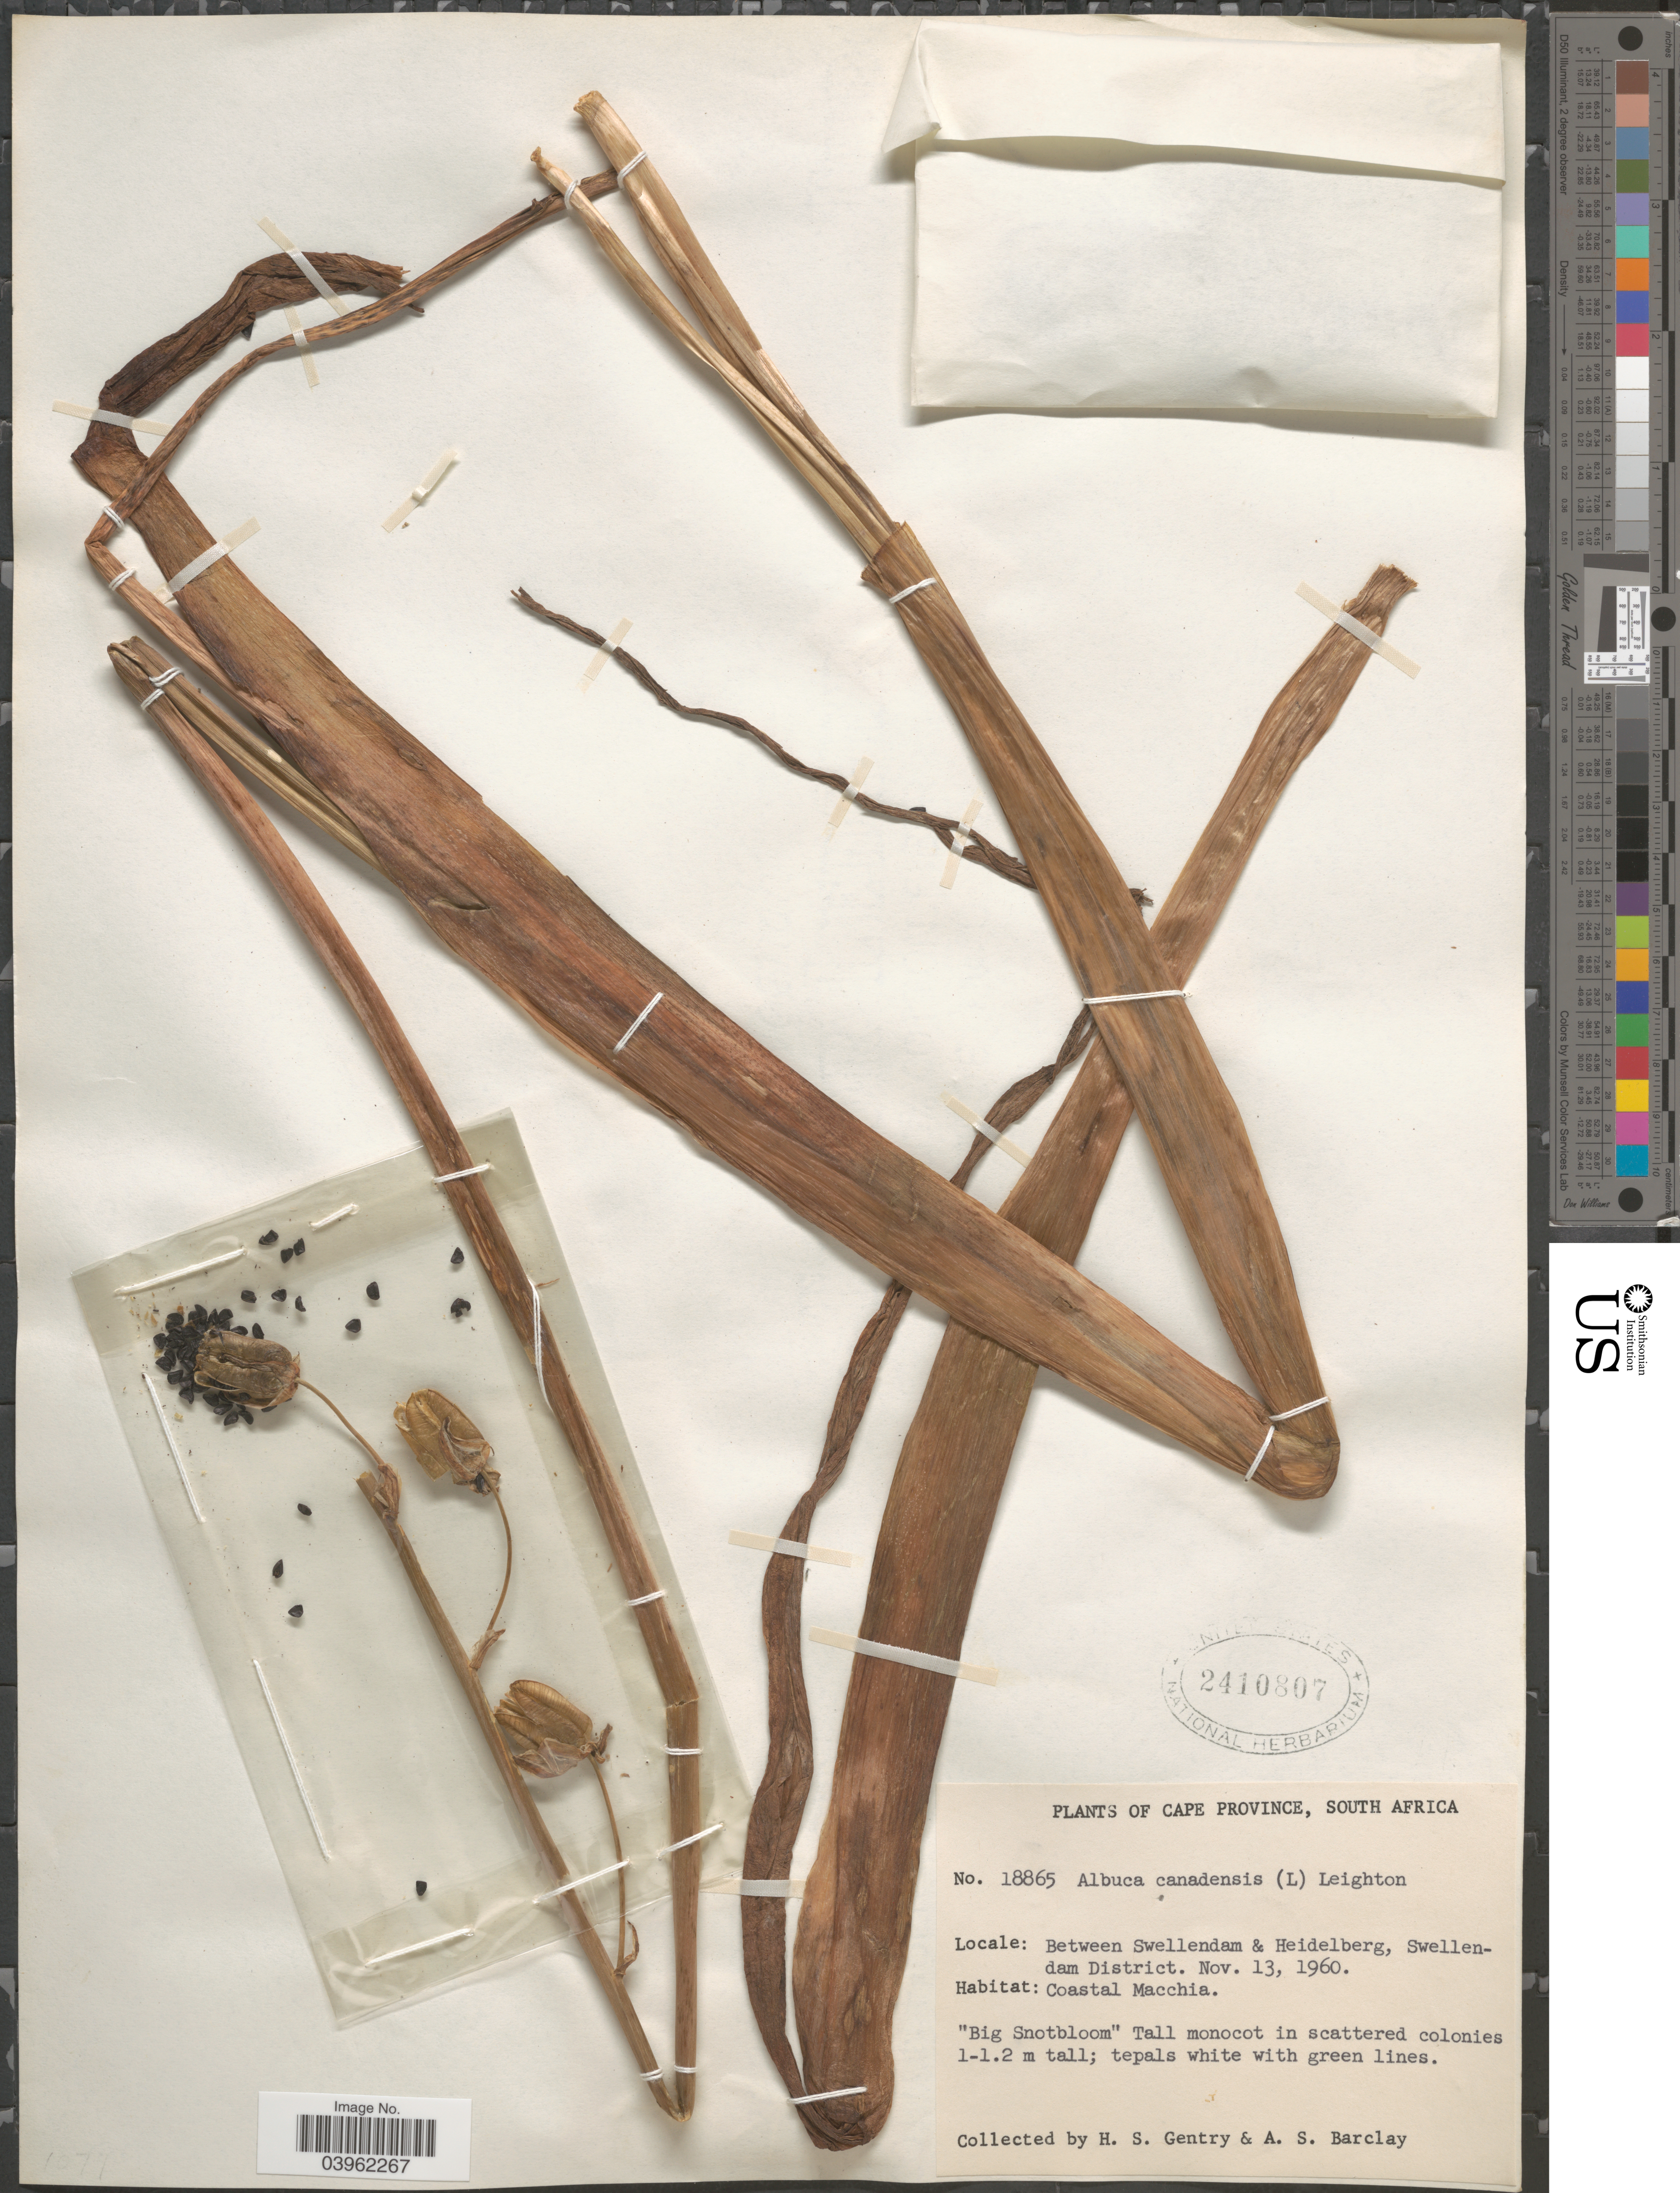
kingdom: Plantae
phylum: Tracheophyta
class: Liliopsida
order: Asparagales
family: Asparagaceae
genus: Albuca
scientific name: Albuca canadensis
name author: (L.) F.M. Leight.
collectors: H. S. Gentry & A. S. Barclay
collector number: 18865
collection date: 1960-11-13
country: South Africa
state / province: Western Cape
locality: Between Swellendam & Heidelberg, Swellendam District. Coastal Macchia.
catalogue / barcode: US 2410807